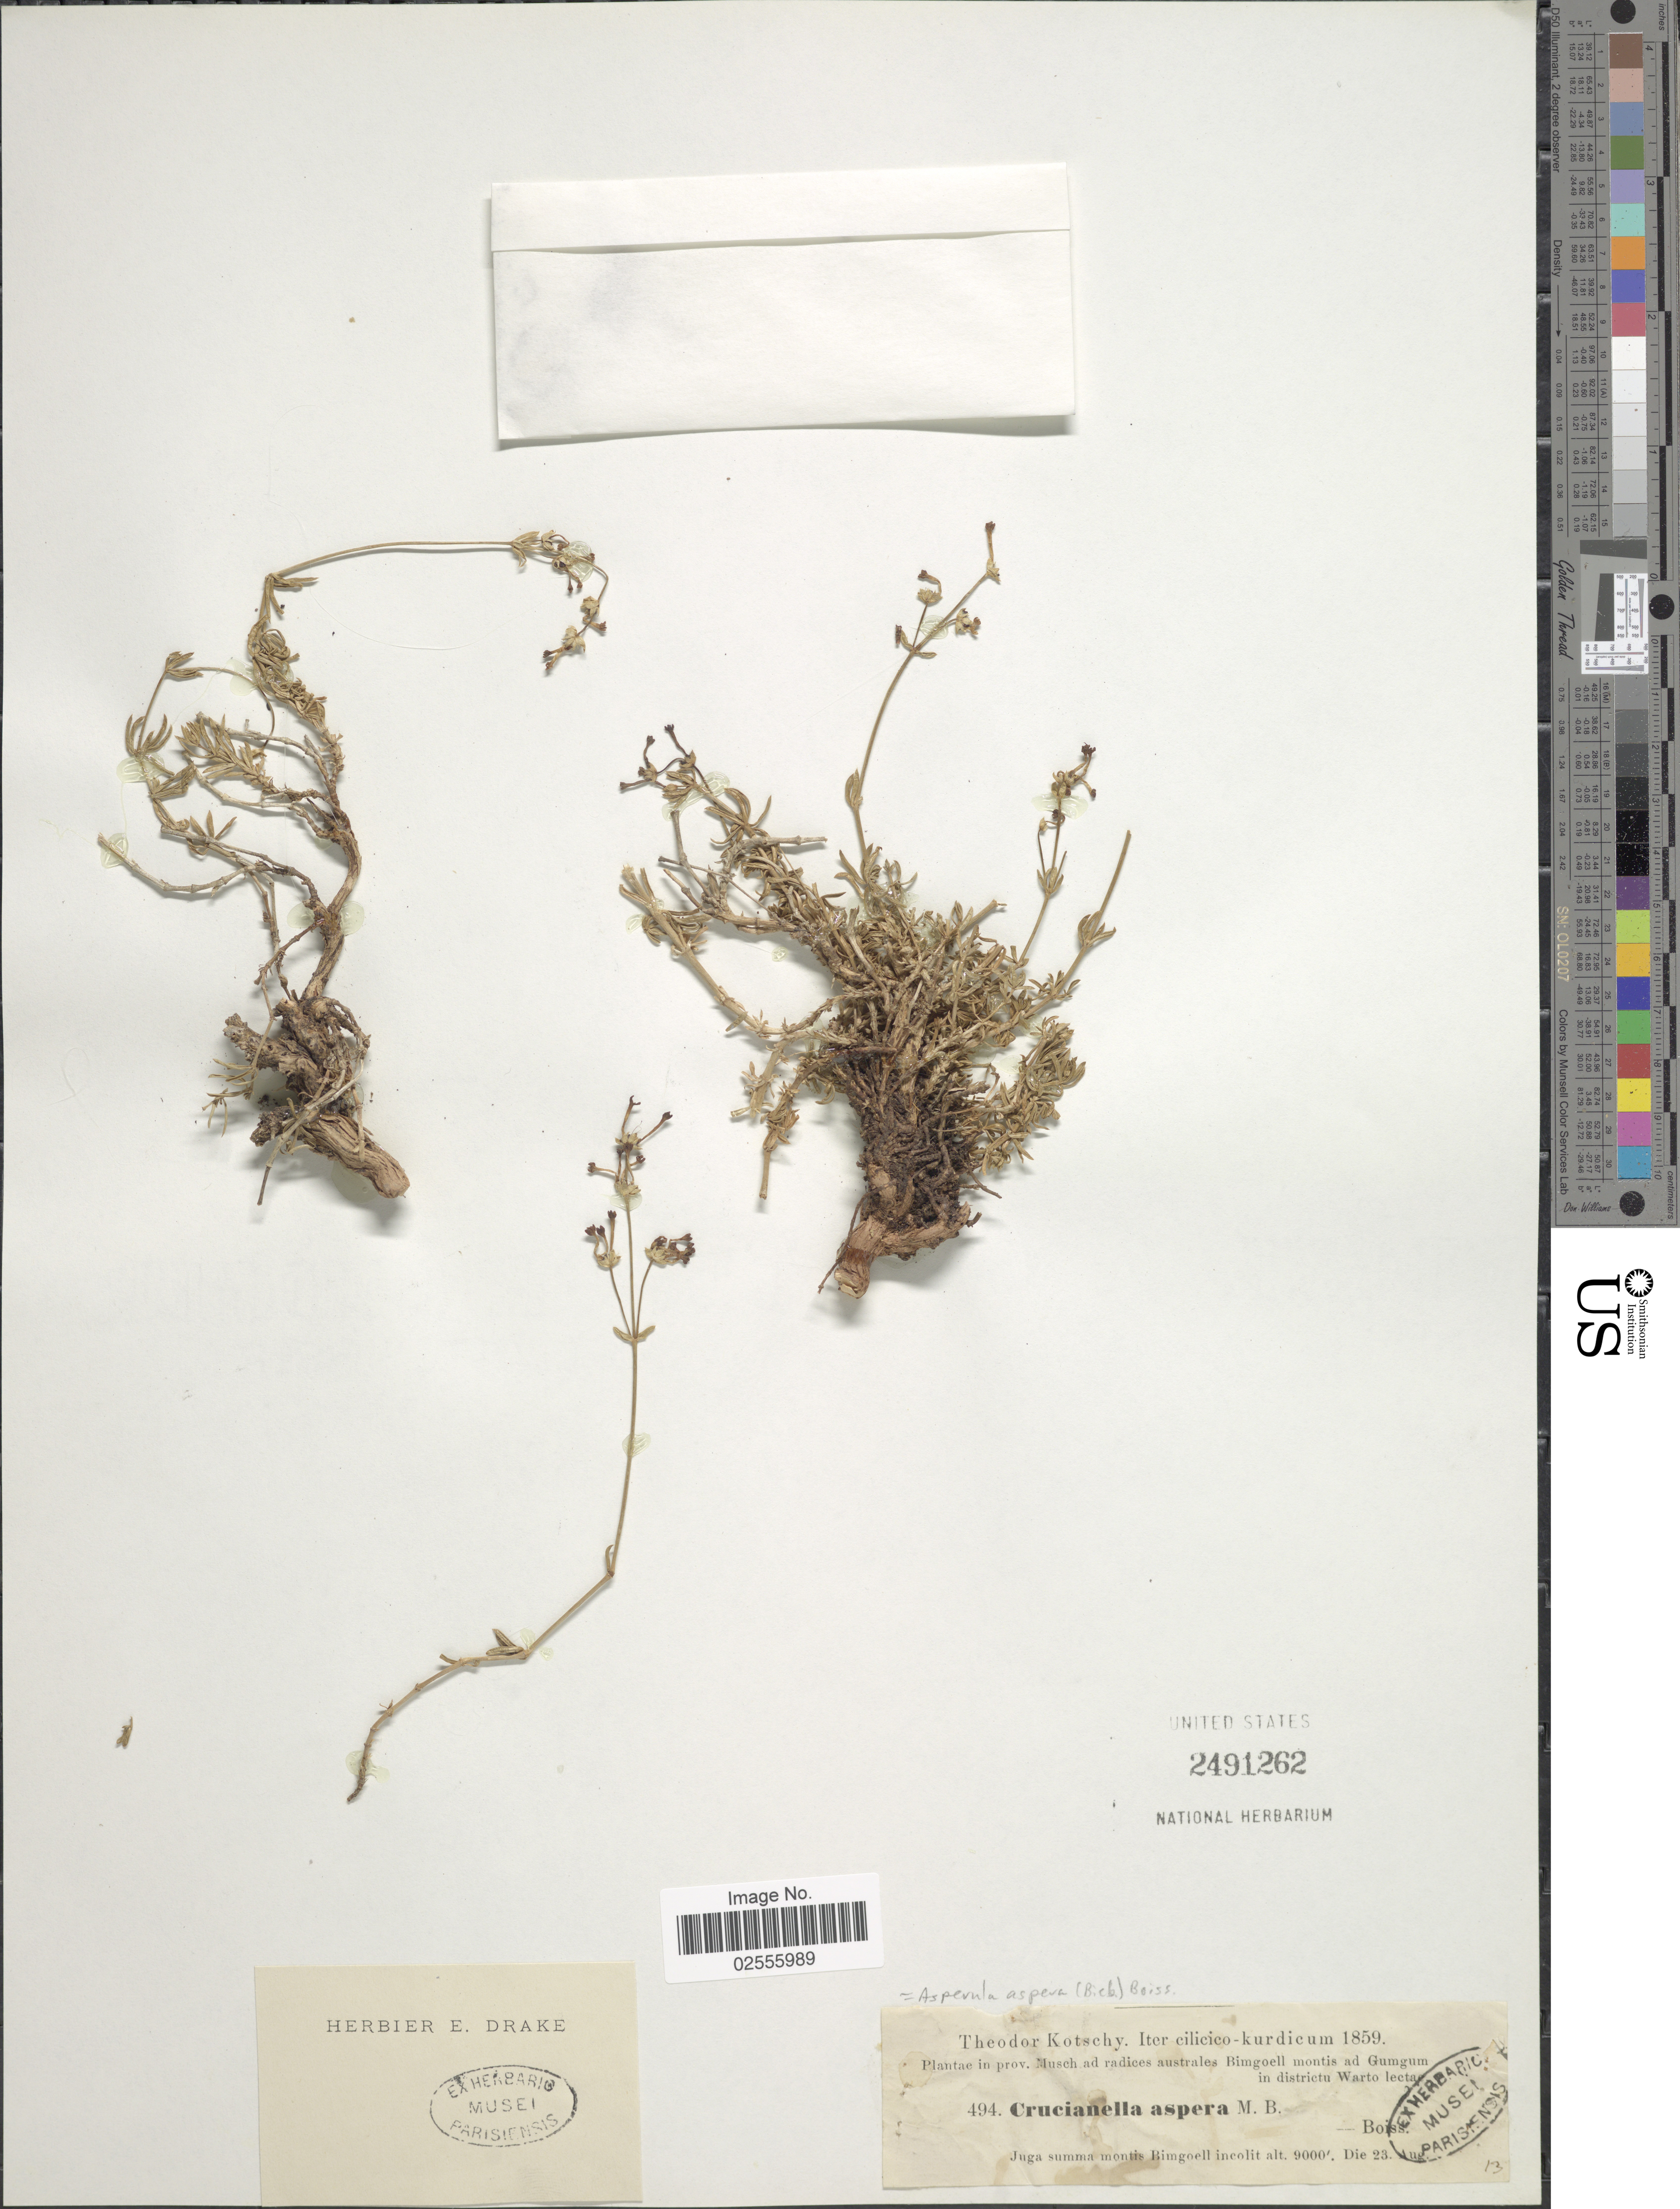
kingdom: Plantae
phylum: Tracheophyta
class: Magnoliopsida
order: Gentianales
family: Rubiaceae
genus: Asperula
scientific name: Asperula aspera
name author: (M. Bieb.) Boiss.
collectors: K. G. Kotschy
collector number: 494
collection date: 1859-08-23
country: Turkey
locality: Iter cilicico-kurdicum, in prov. Musch ad radices australes Bimgoell montis ad Gumgum in districtu Warto lectae, Juga summa montis Bimgoell incolit..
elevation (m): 2743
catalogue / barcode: US 2491262